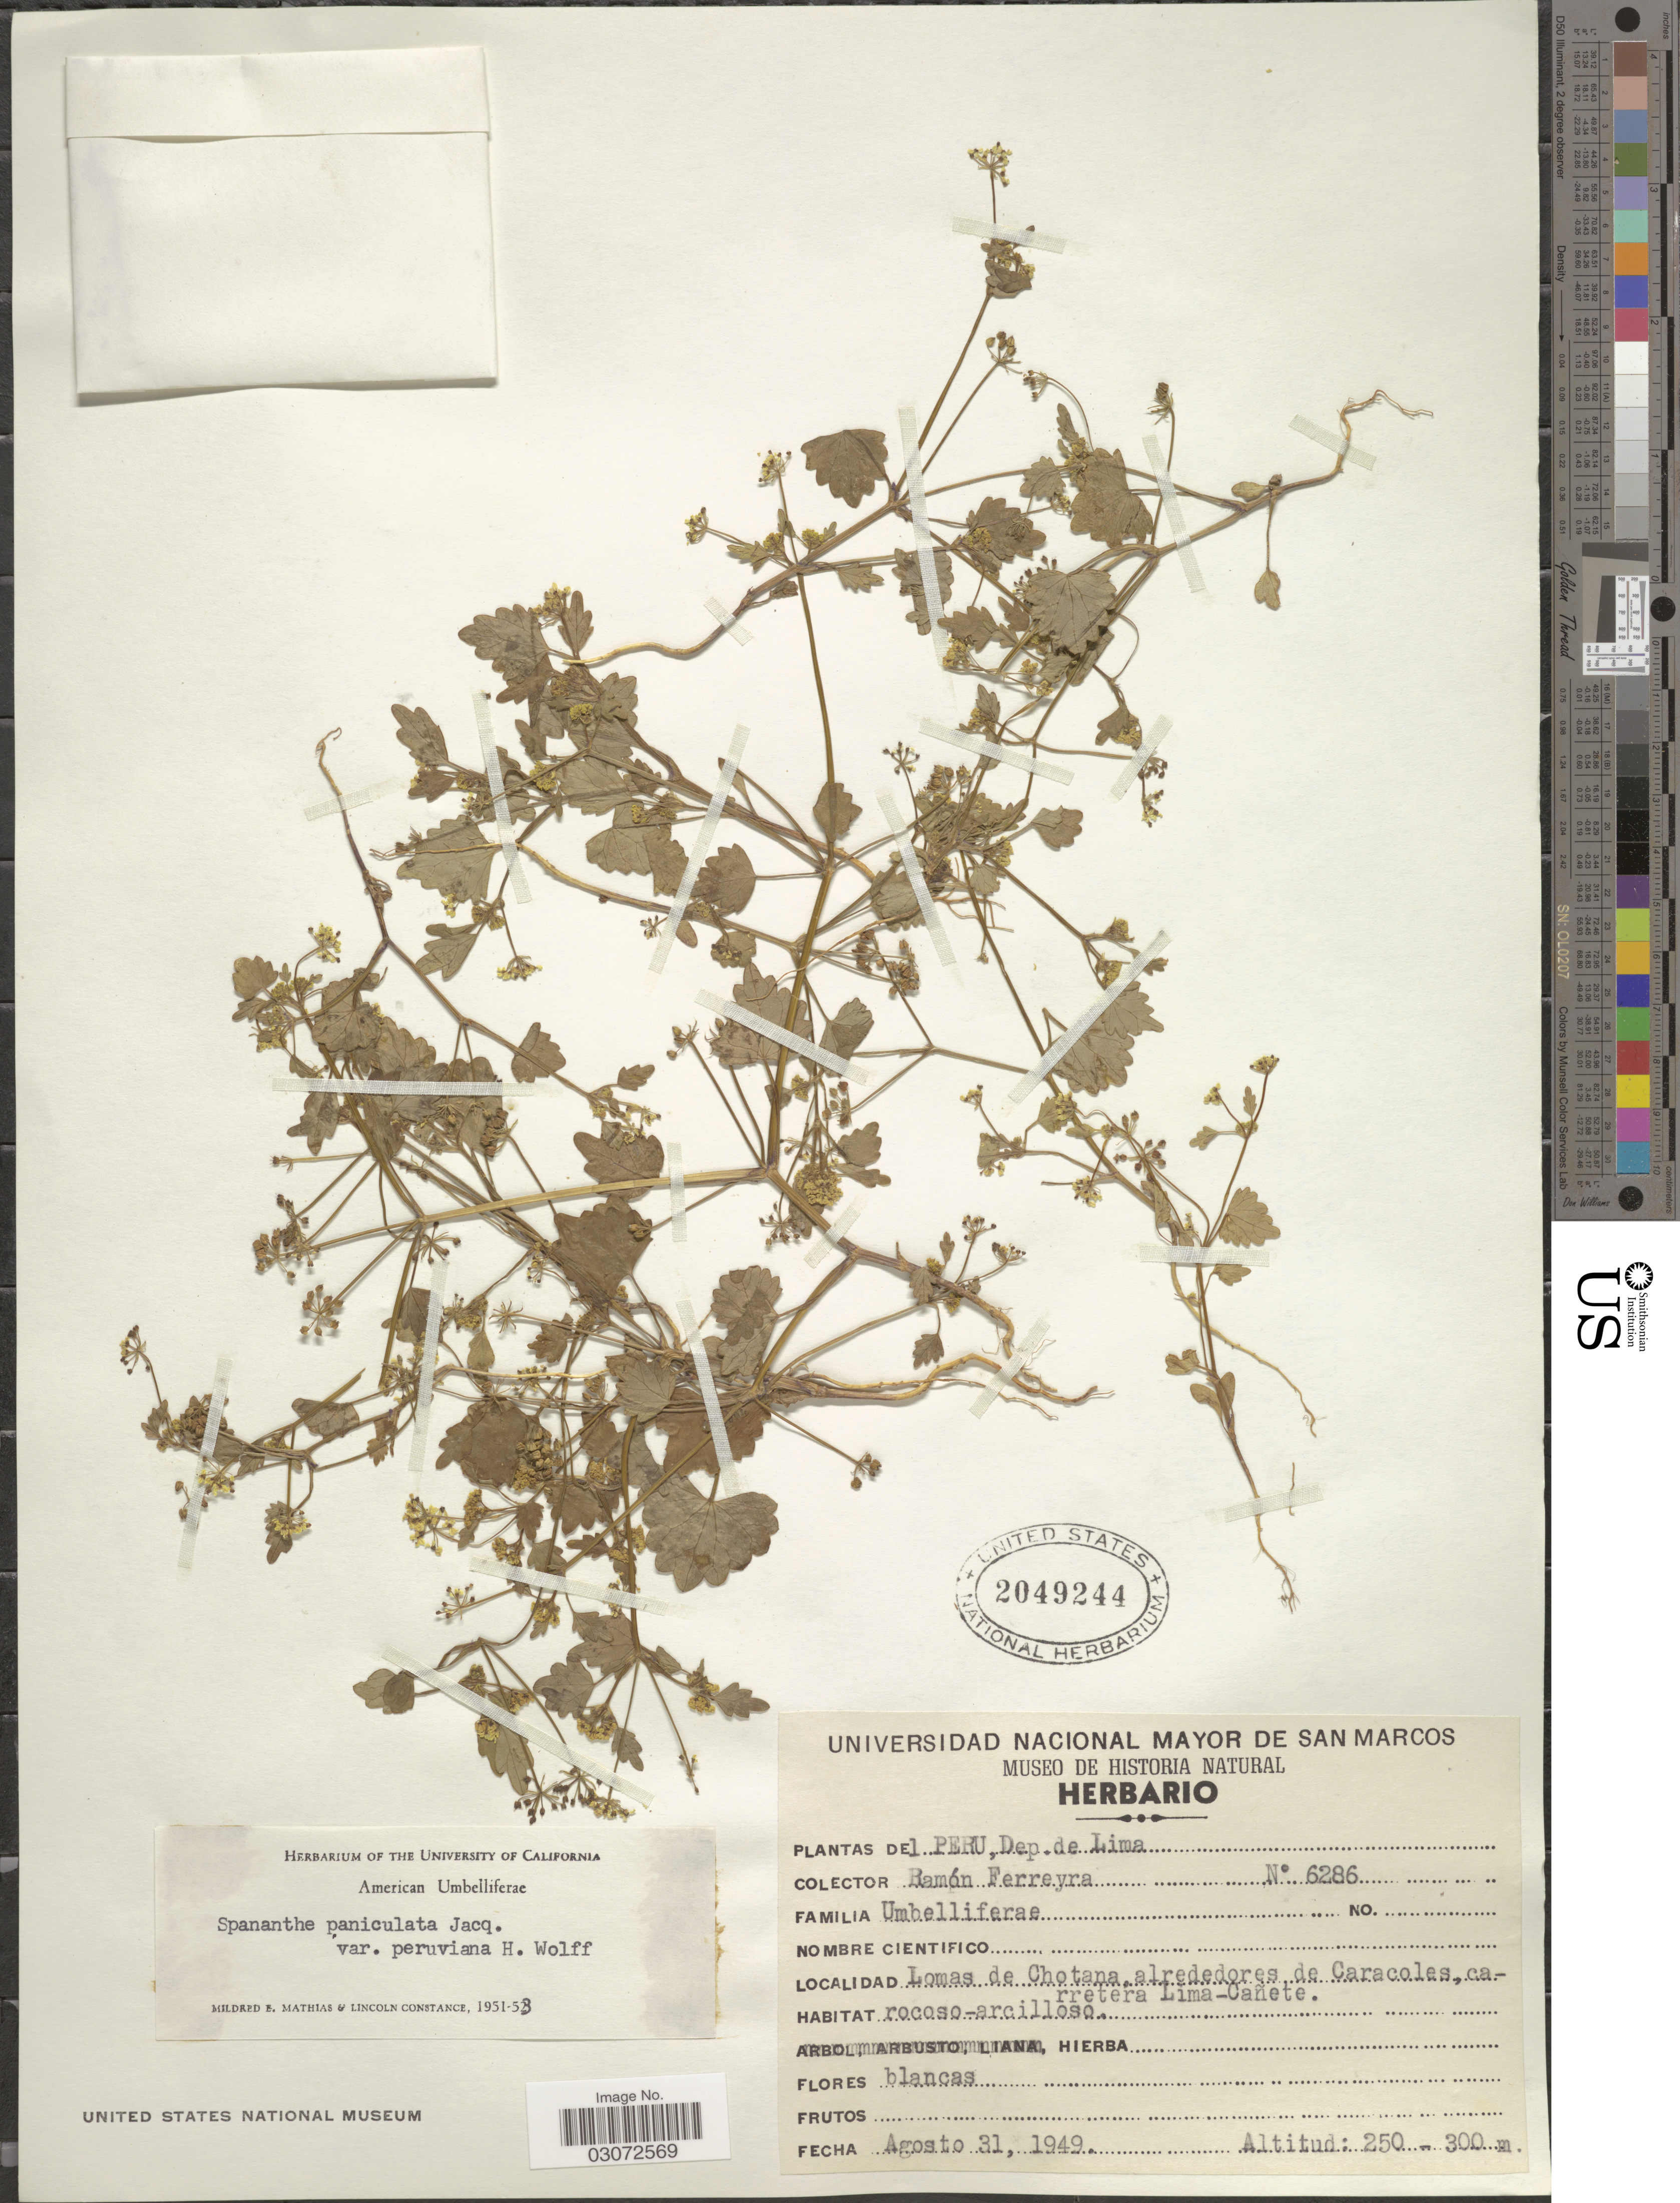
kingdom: Plantae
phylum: Tracheophyta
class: Magnoliopsida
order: Apiales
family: Apiaceae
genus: Spananthe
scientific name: Spananthe paniculata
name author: Jacq.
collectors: R. A. Ferreyra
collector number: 6286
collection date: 1949-08-31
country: Peru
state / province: Lima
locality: Dep. de Lima. Lomas de Chotana, alrededores de Caracoles, carretera Lima-Cañete.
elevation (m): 250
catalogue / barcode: US 2049244